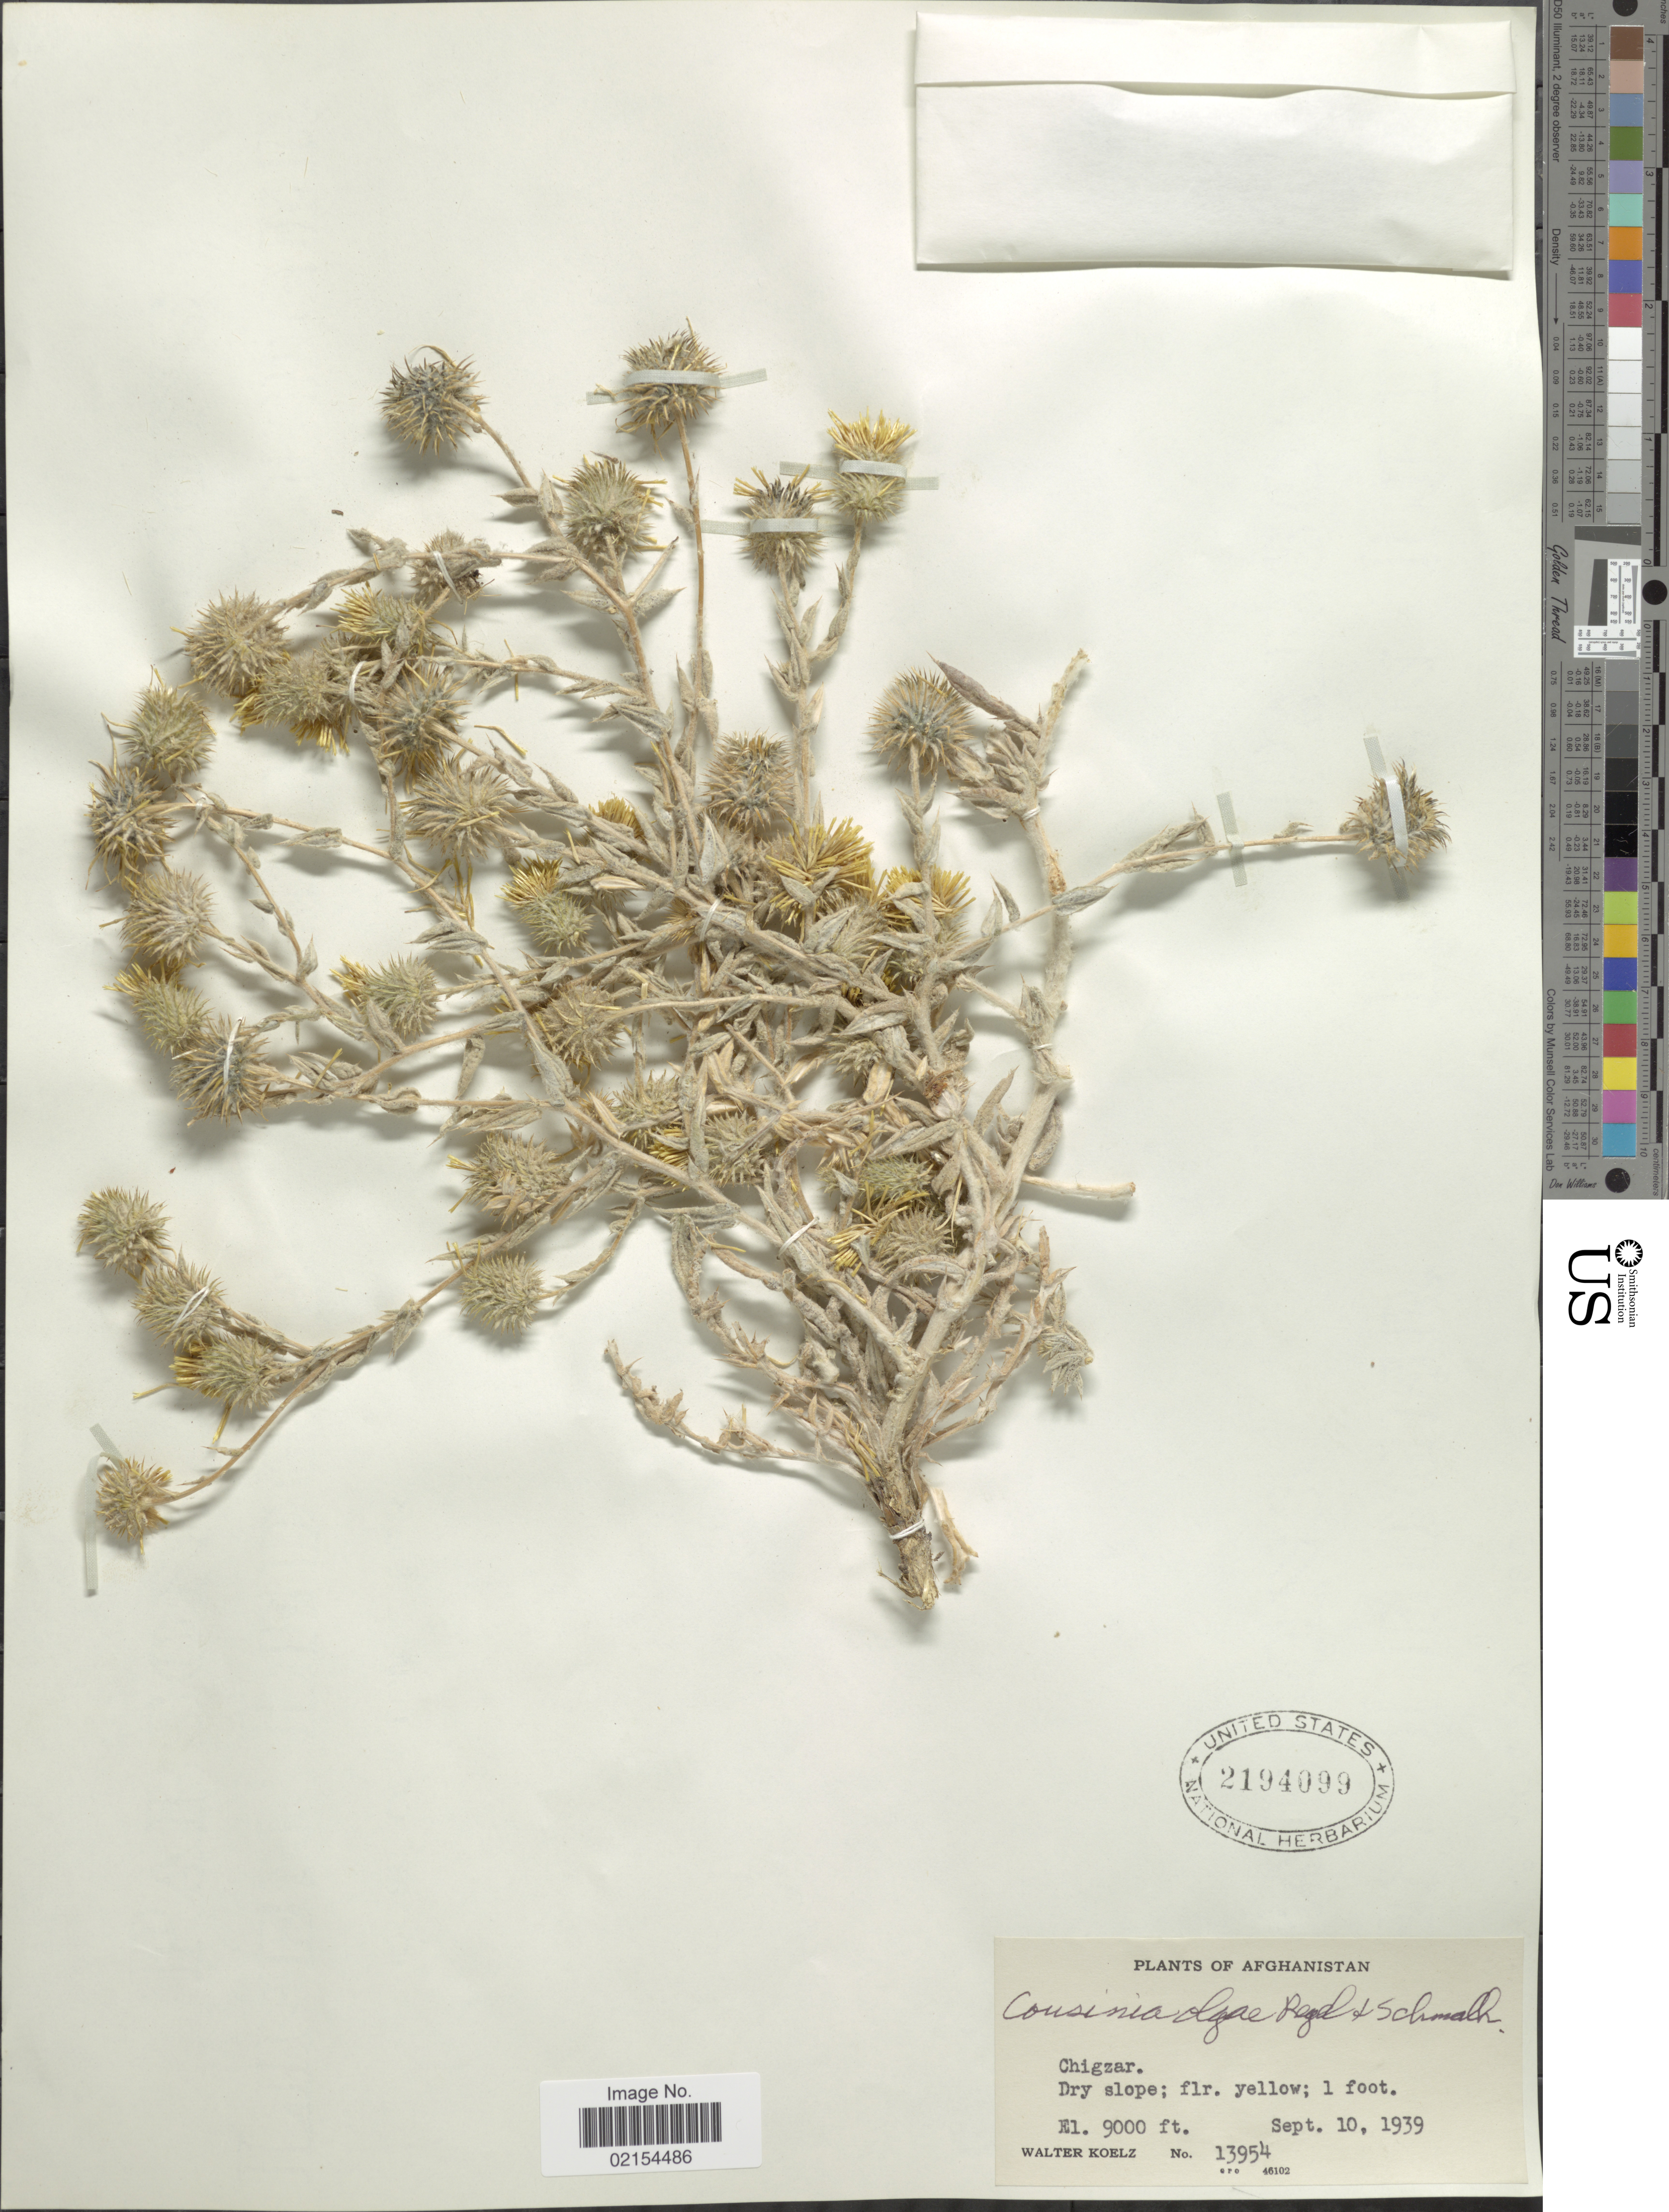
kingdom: Plantae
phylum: Tracheophyta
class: Magnoliopsida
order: Asterales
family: Asteraceae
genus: Cousinia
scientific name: Cousinia olgae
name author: Regel & Schmalh.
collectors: W. N. Koelz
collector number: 13954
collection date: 1939-09-10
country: Afghanistan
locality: Chigzar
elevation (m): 2743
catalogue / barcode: US 2194099